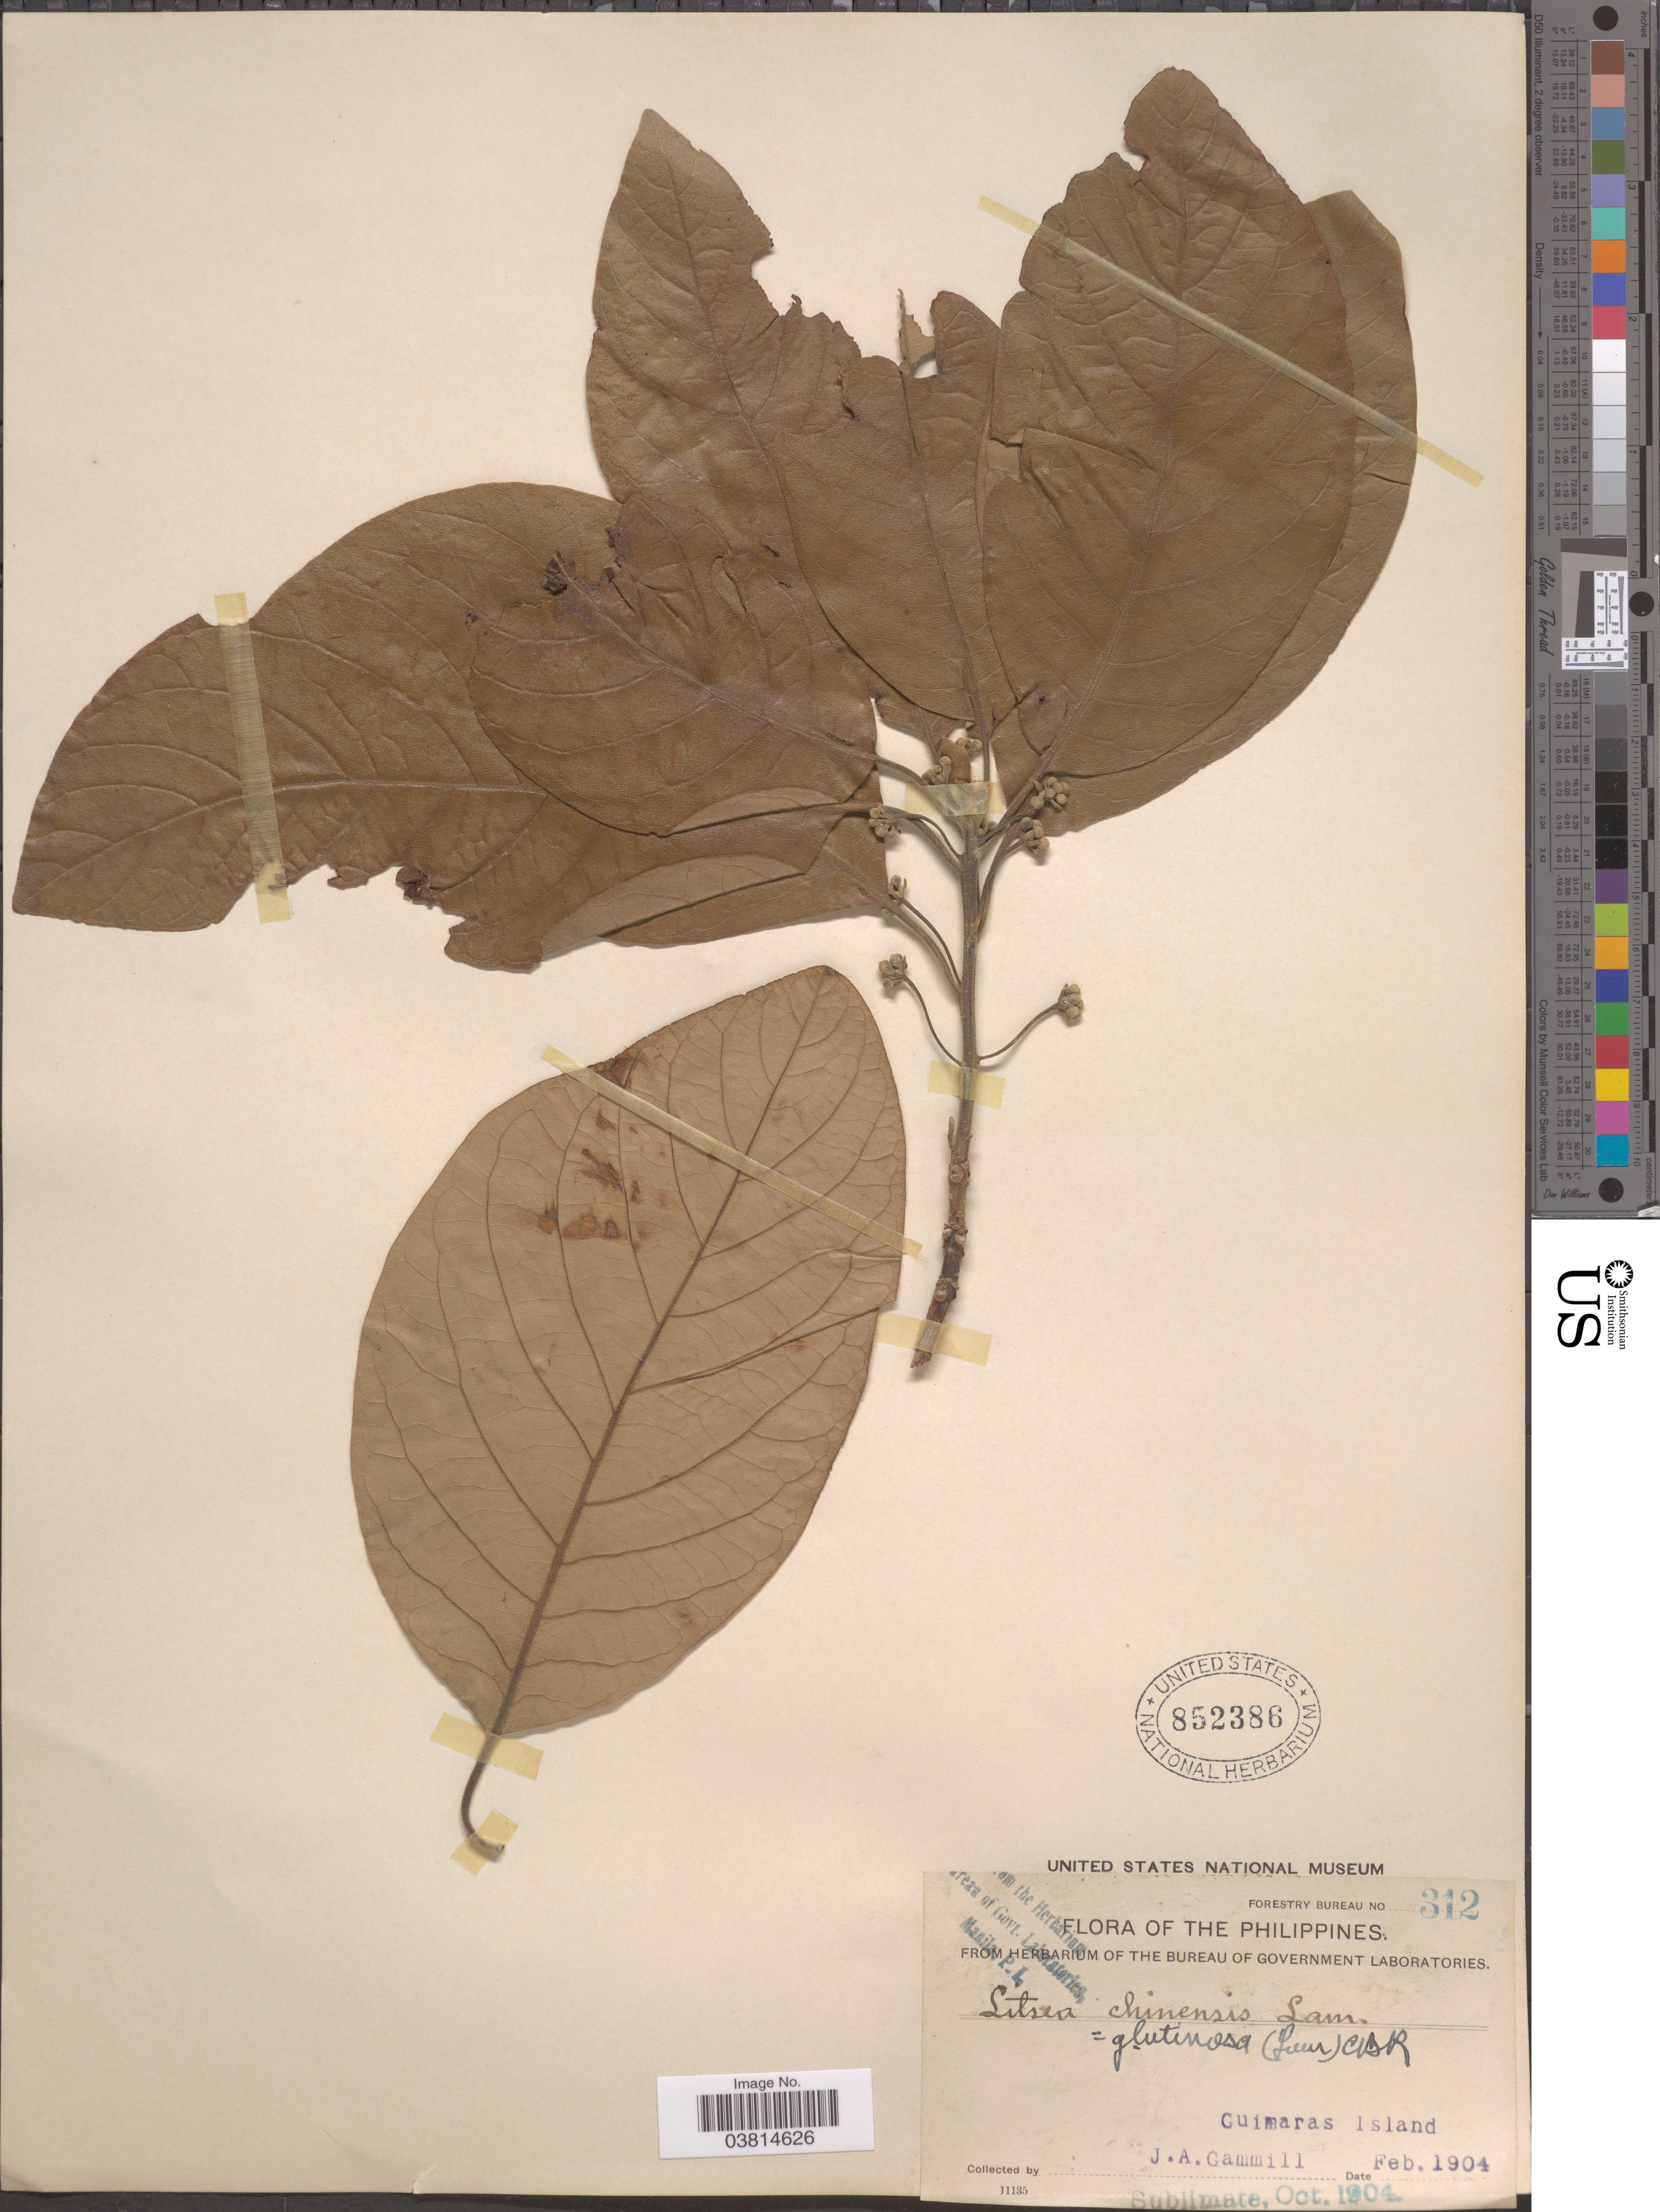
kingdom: Plantae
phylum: Tracheophyta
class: Magnoliopsida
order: Laurales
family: Lauraceae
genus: Litsea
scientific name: Litsea glutinosa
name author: (Lour.) C.B. Rob.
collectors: J. Gammill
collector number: Forestry Bureau 312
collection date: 1904-02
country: Philippines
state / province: Western Visayas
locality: Guimaras Island.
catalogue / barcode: US 852386